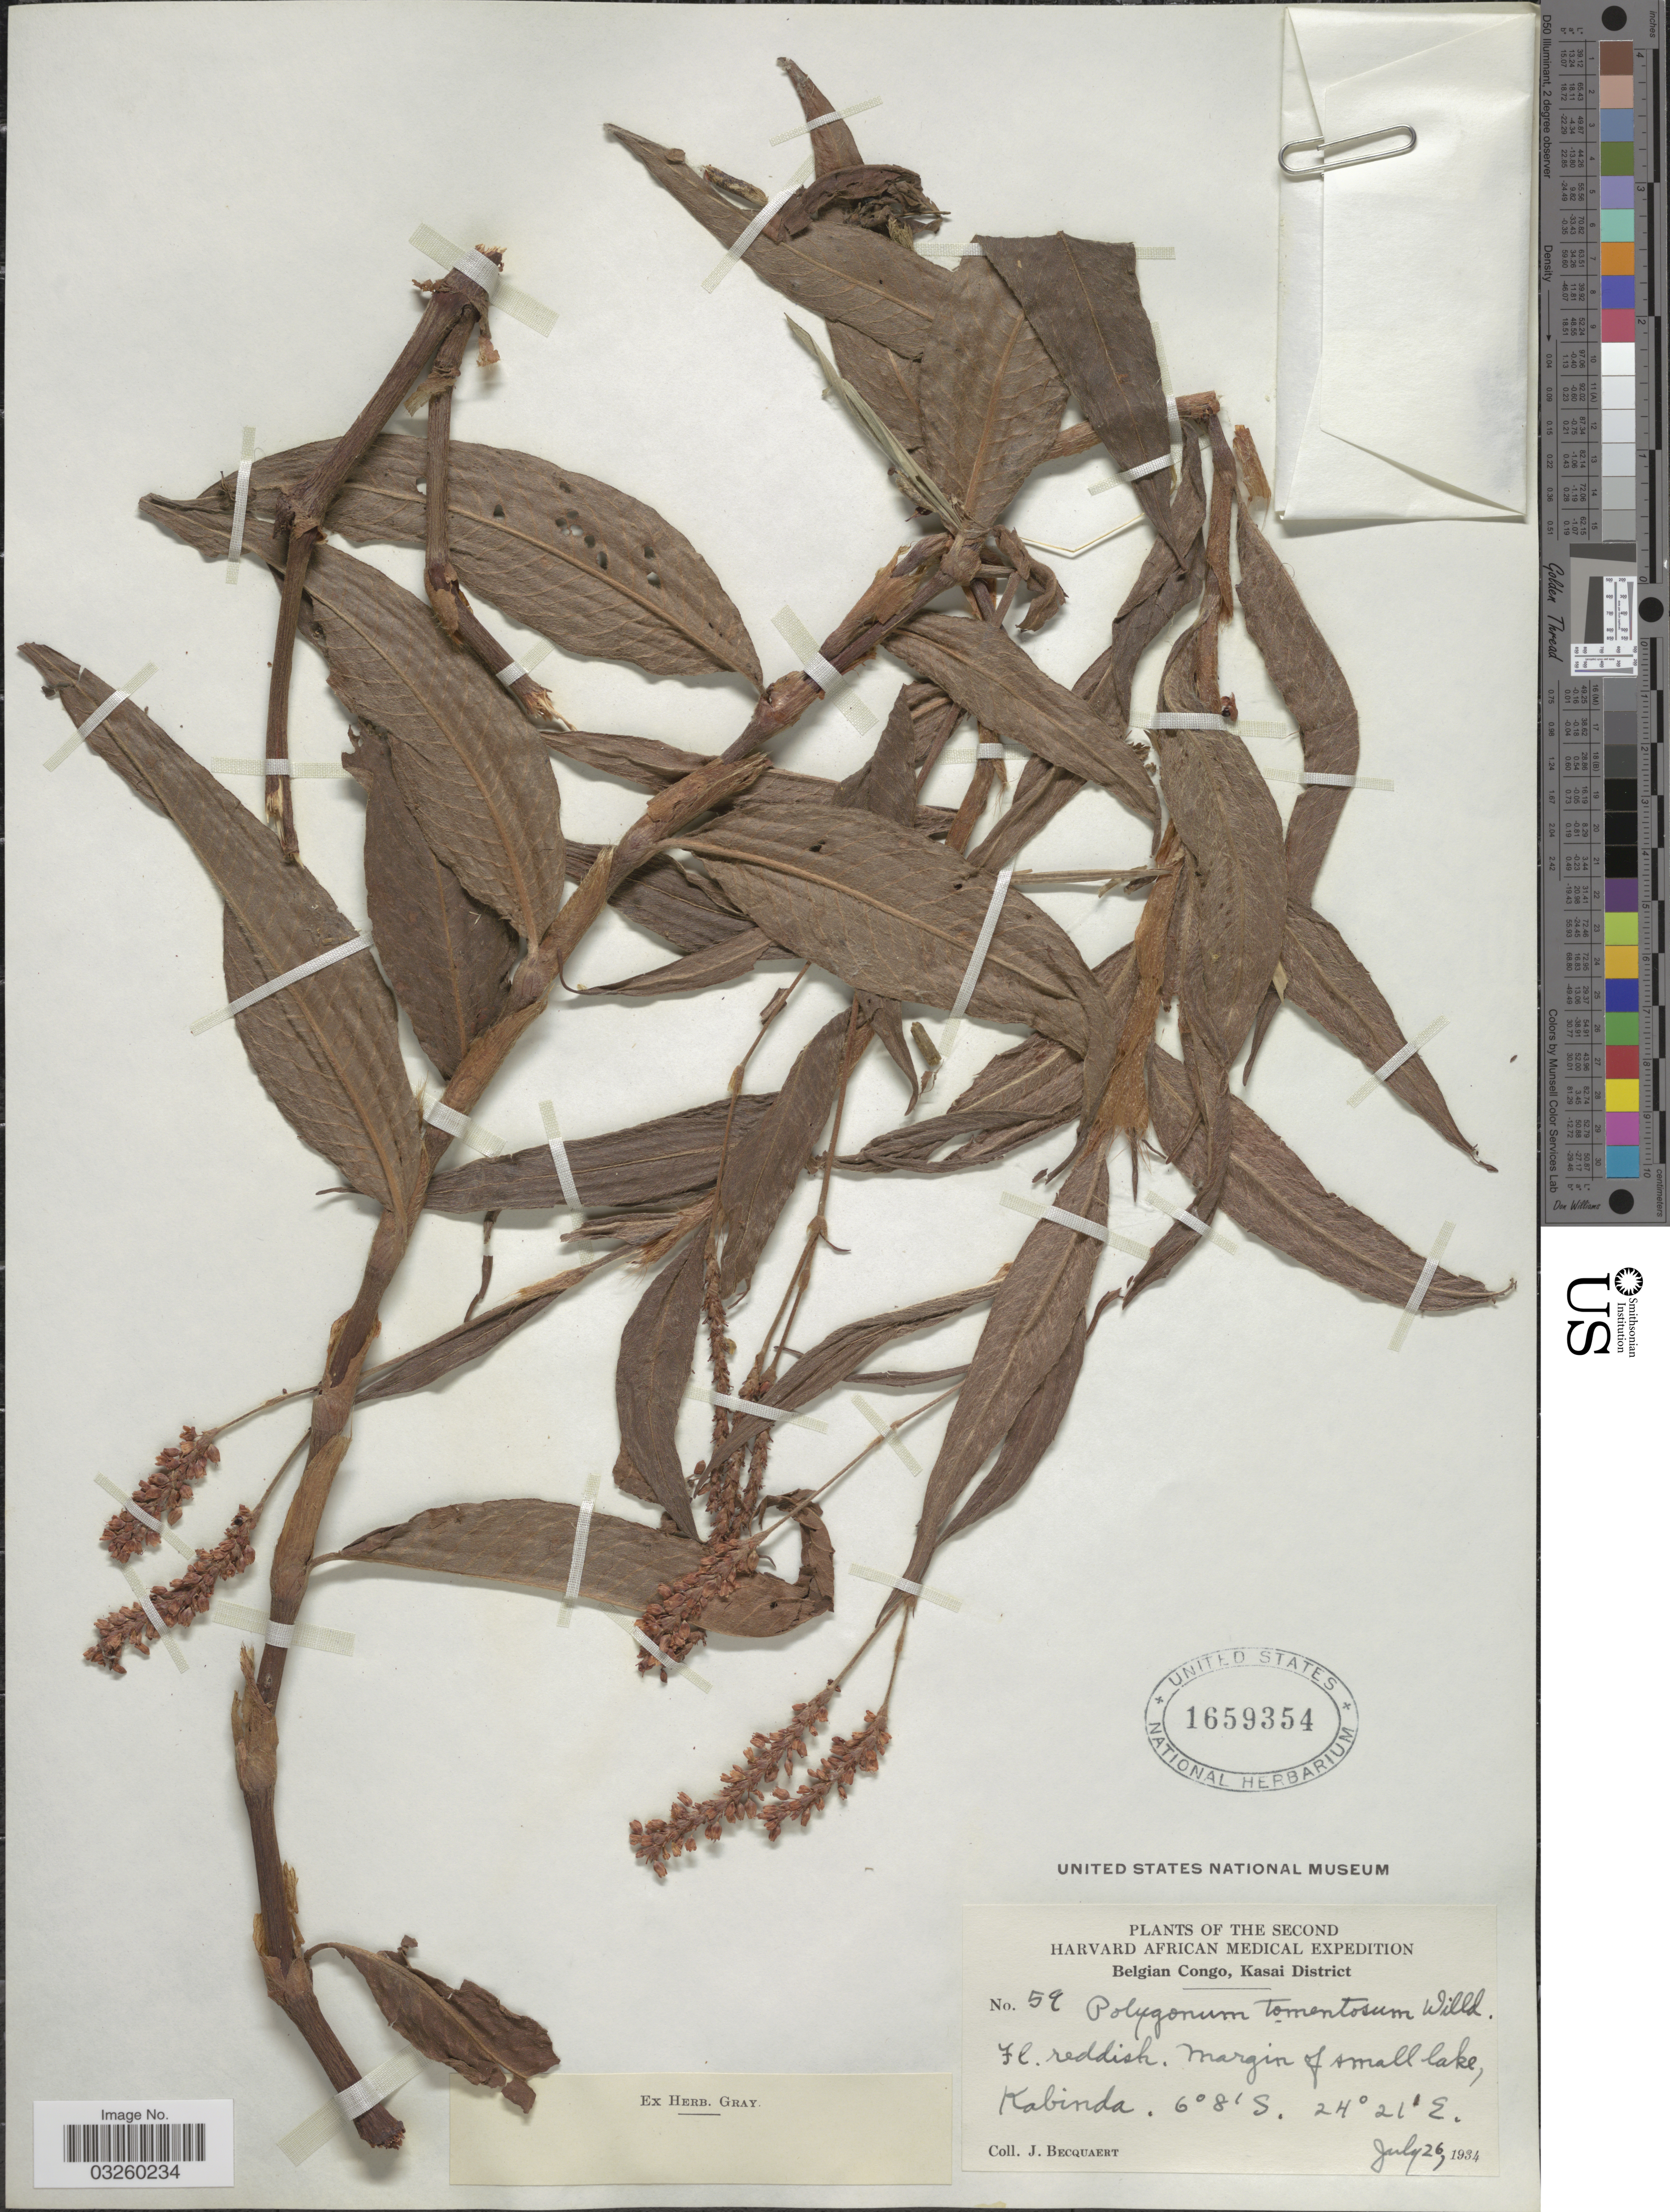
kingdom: Plantae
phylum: Tracheophyta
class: Magnoliopsida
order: Caryophyllales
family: Polygonaceae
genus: Polygonum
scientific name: Polygonum tomentosum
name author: Willd.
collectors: J. Becquaert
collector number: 59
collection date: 1934-07-26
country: Congo, Democratic Republic of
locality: Belgian Congo, Kasai District. Margin of small lake, Kabinda.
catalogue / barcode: US 1659354